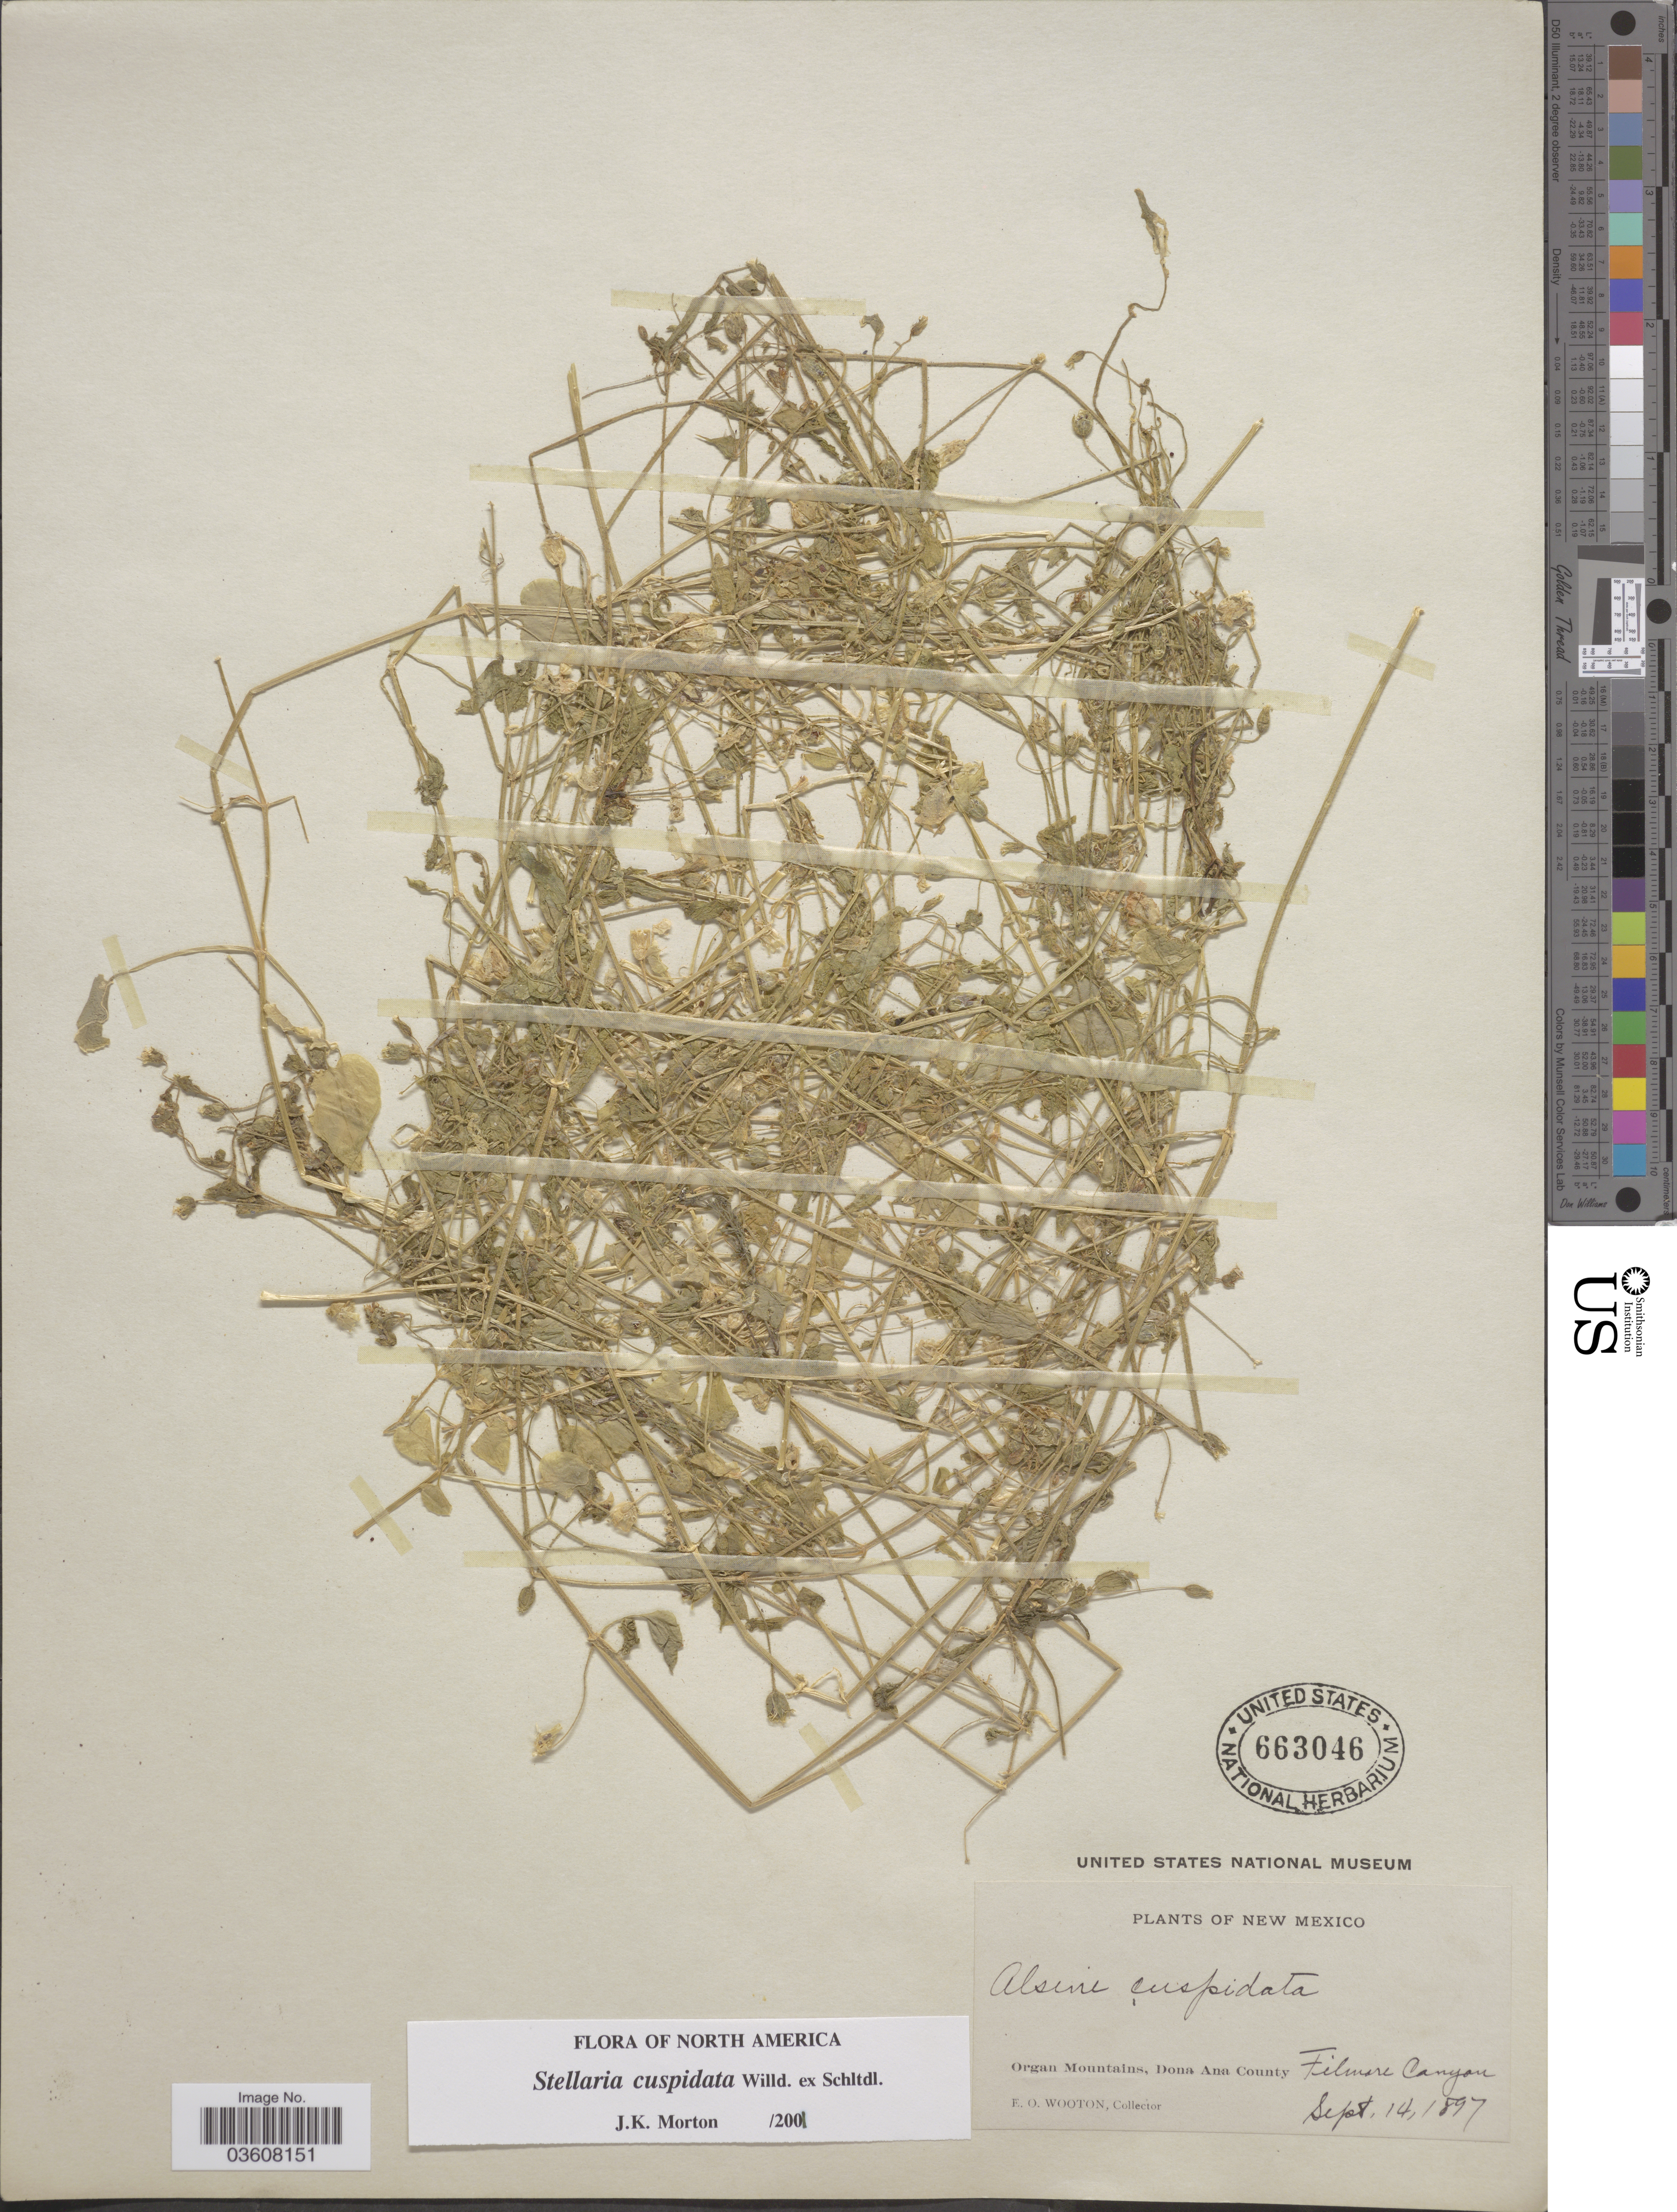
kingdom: Plantae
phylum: Tracheophyta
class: Magnoliopsida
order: Caryophyllales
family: Caryophyllaceae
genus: Stellaria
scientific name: Stellaria cuspidata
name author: Willd. ex Schltdl.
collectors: E. O. Wooton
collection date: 1897-09-14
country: United States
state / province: New Mexico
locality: Organ Mountains, Dona Ana County. Filmore Canyon.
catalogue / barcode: US 663046